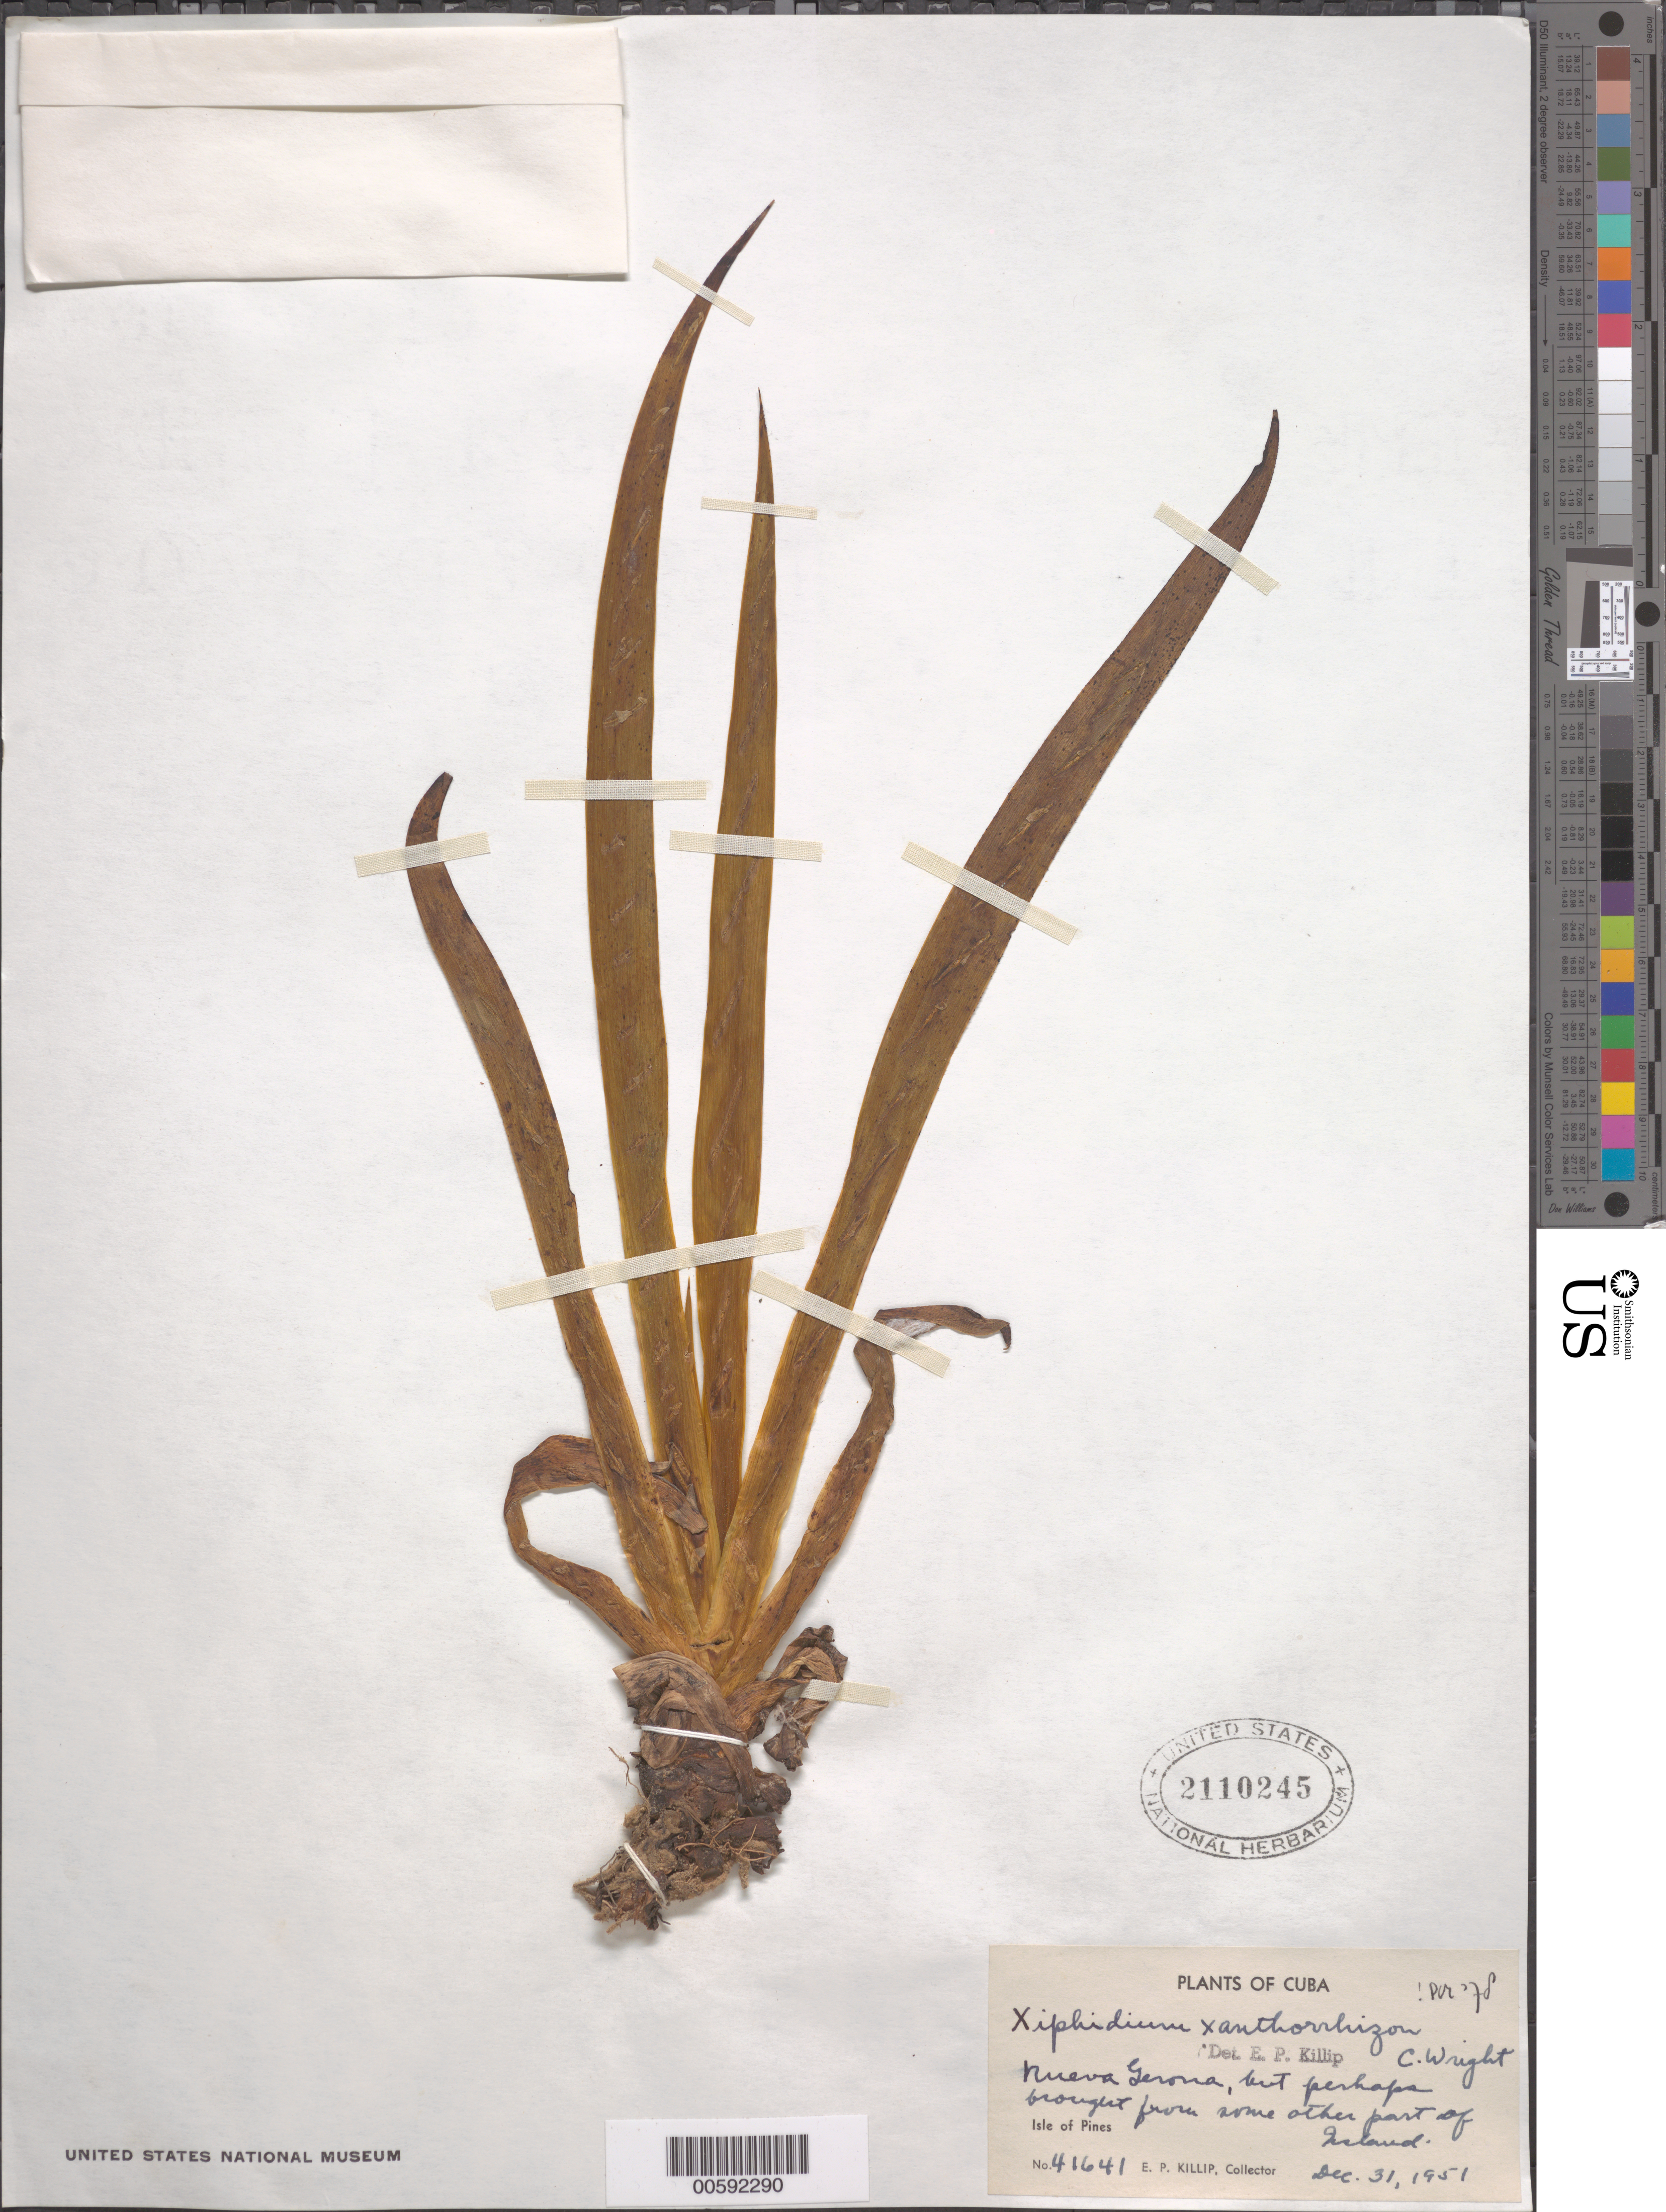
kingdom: Plantae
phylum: Tracheophyta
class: Liliopsida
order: Commelinales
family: Haemodoraceae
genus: Xiphidium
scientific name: Xiphidium xanthorrhizon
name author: C. Wright ex Griseb.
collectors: E. P. Killip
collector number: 41641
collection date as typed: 31 Dec 1951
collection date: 1951-12-31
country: Cuba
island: Greater Antilles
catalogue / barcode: US 2110245